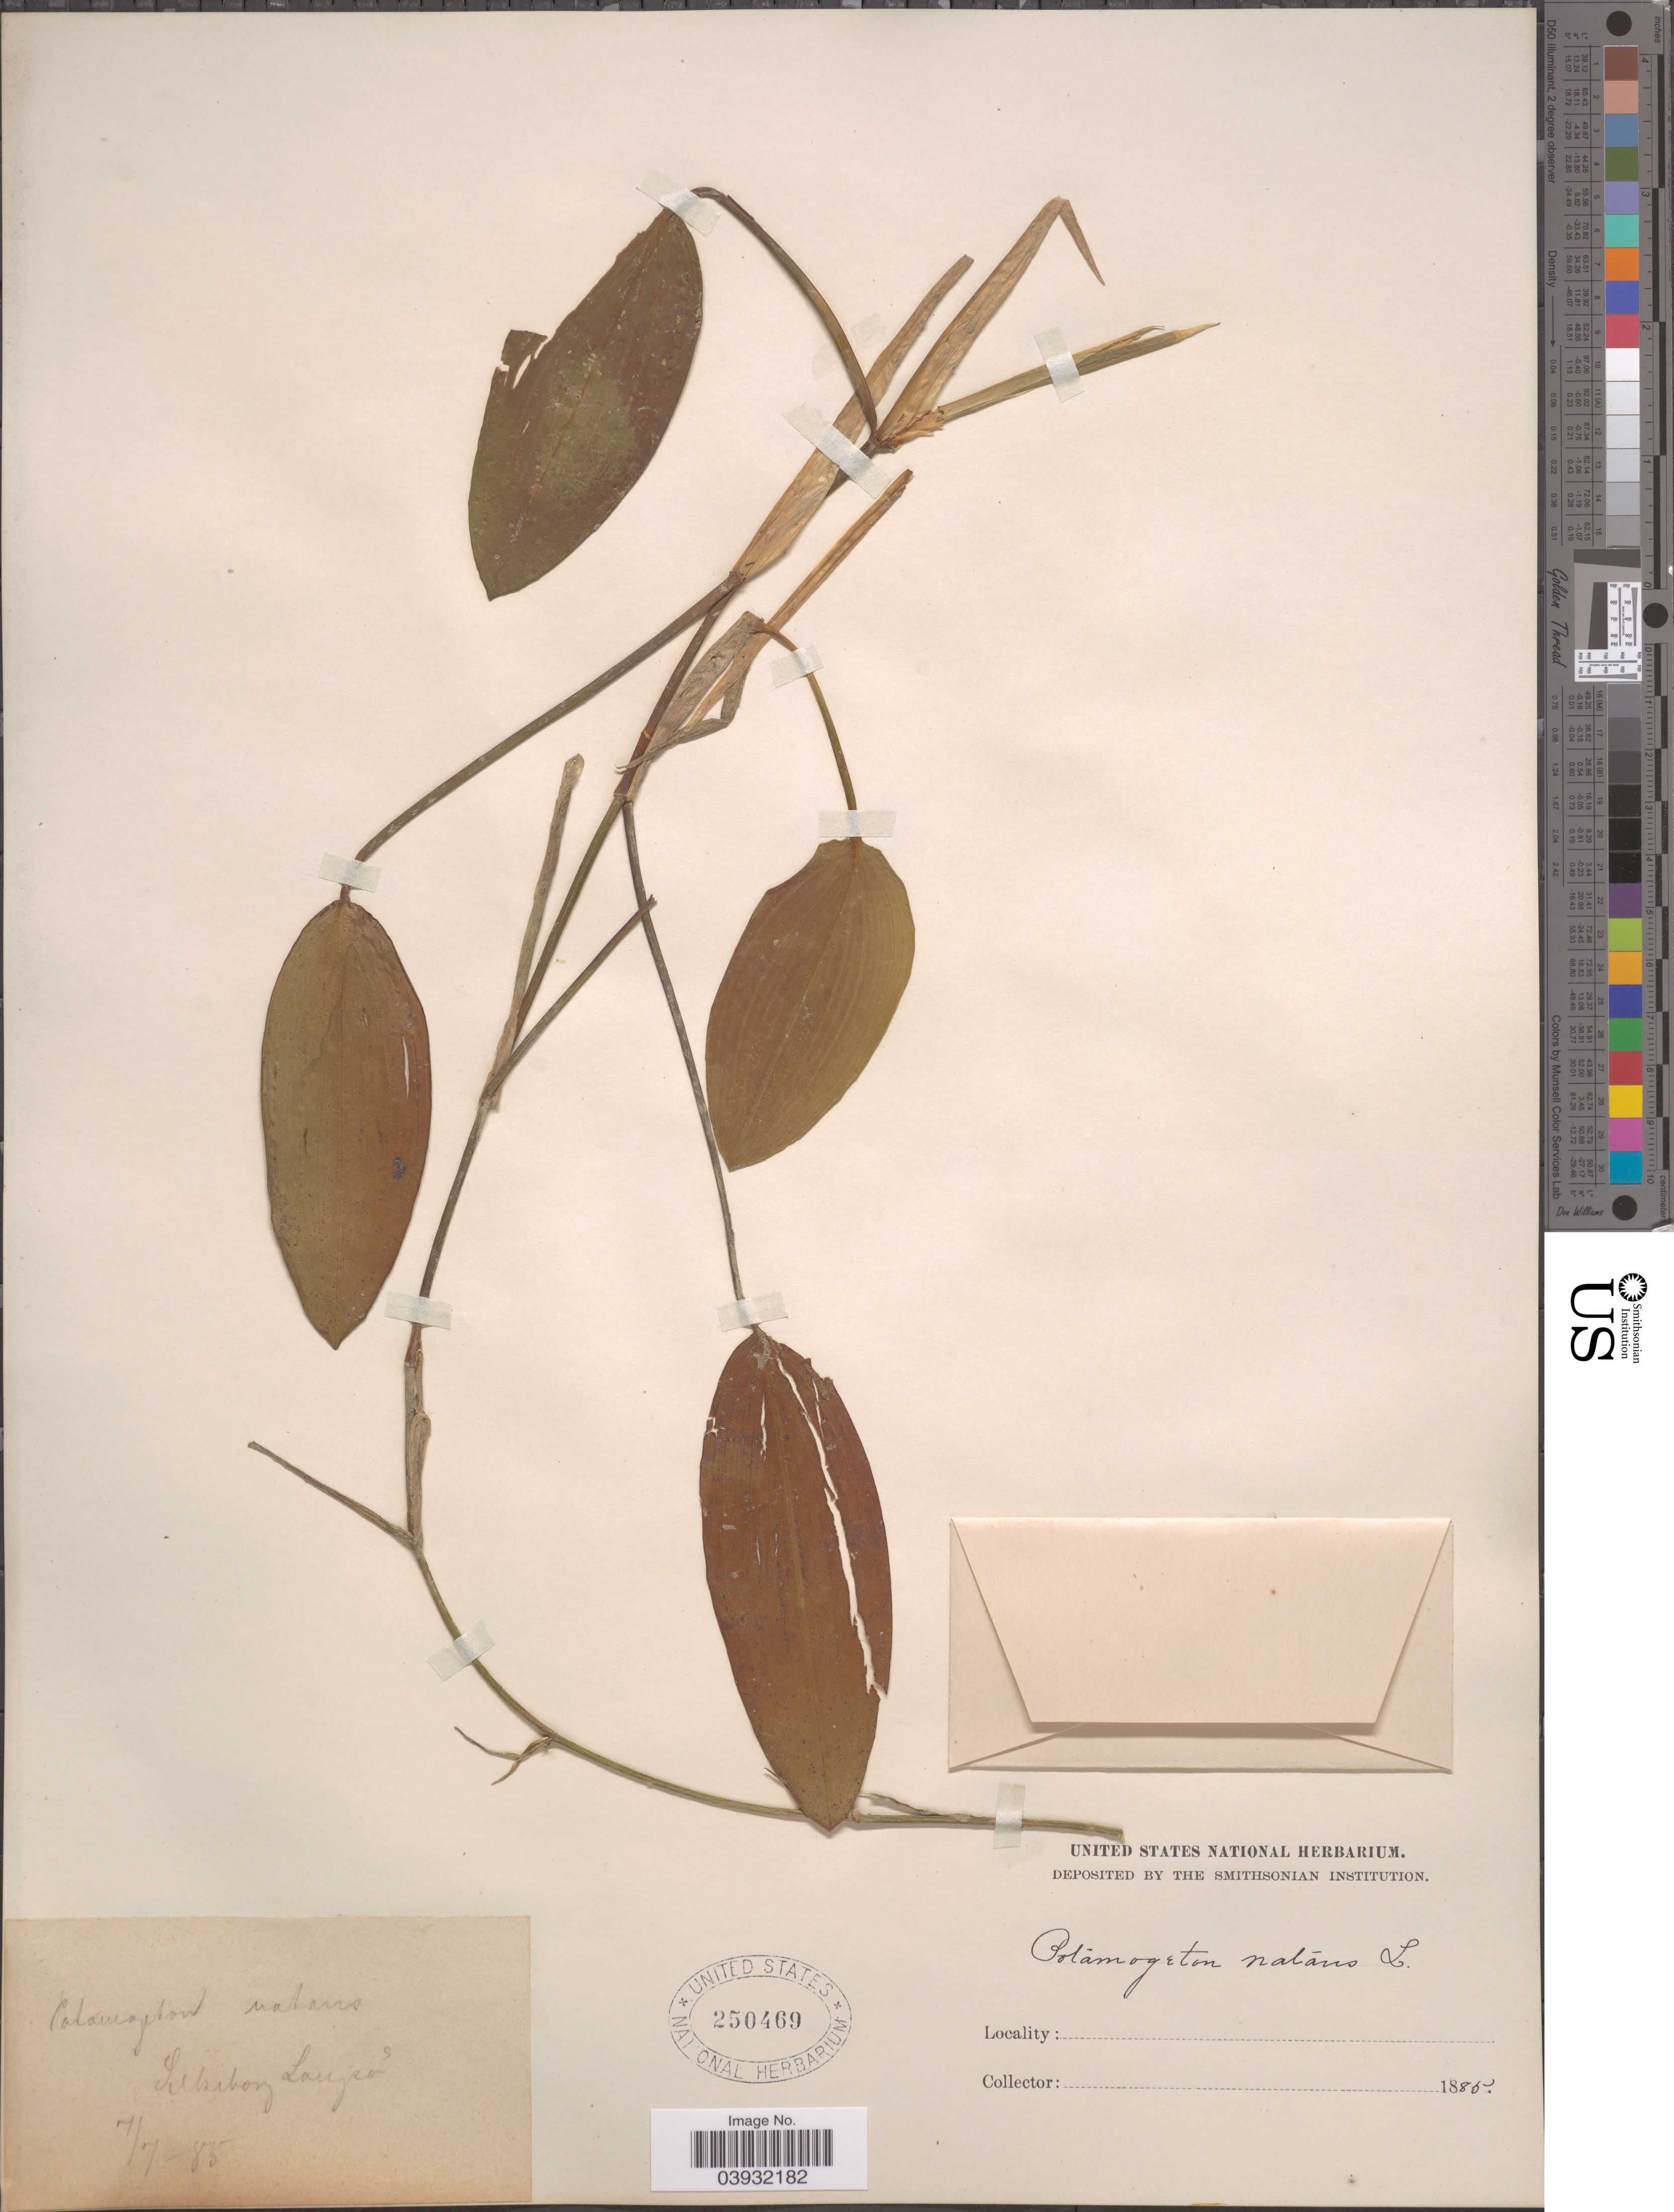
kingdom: Plantae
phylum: Tracheophyta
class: Liliopsida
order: Alismatales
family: Potamogetonaceae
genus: Potamogeton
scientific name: Potamogeton natans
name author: L.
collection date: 1885-07-07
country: Denmark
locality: Silkeborg Langsø.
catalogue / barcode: US 250469